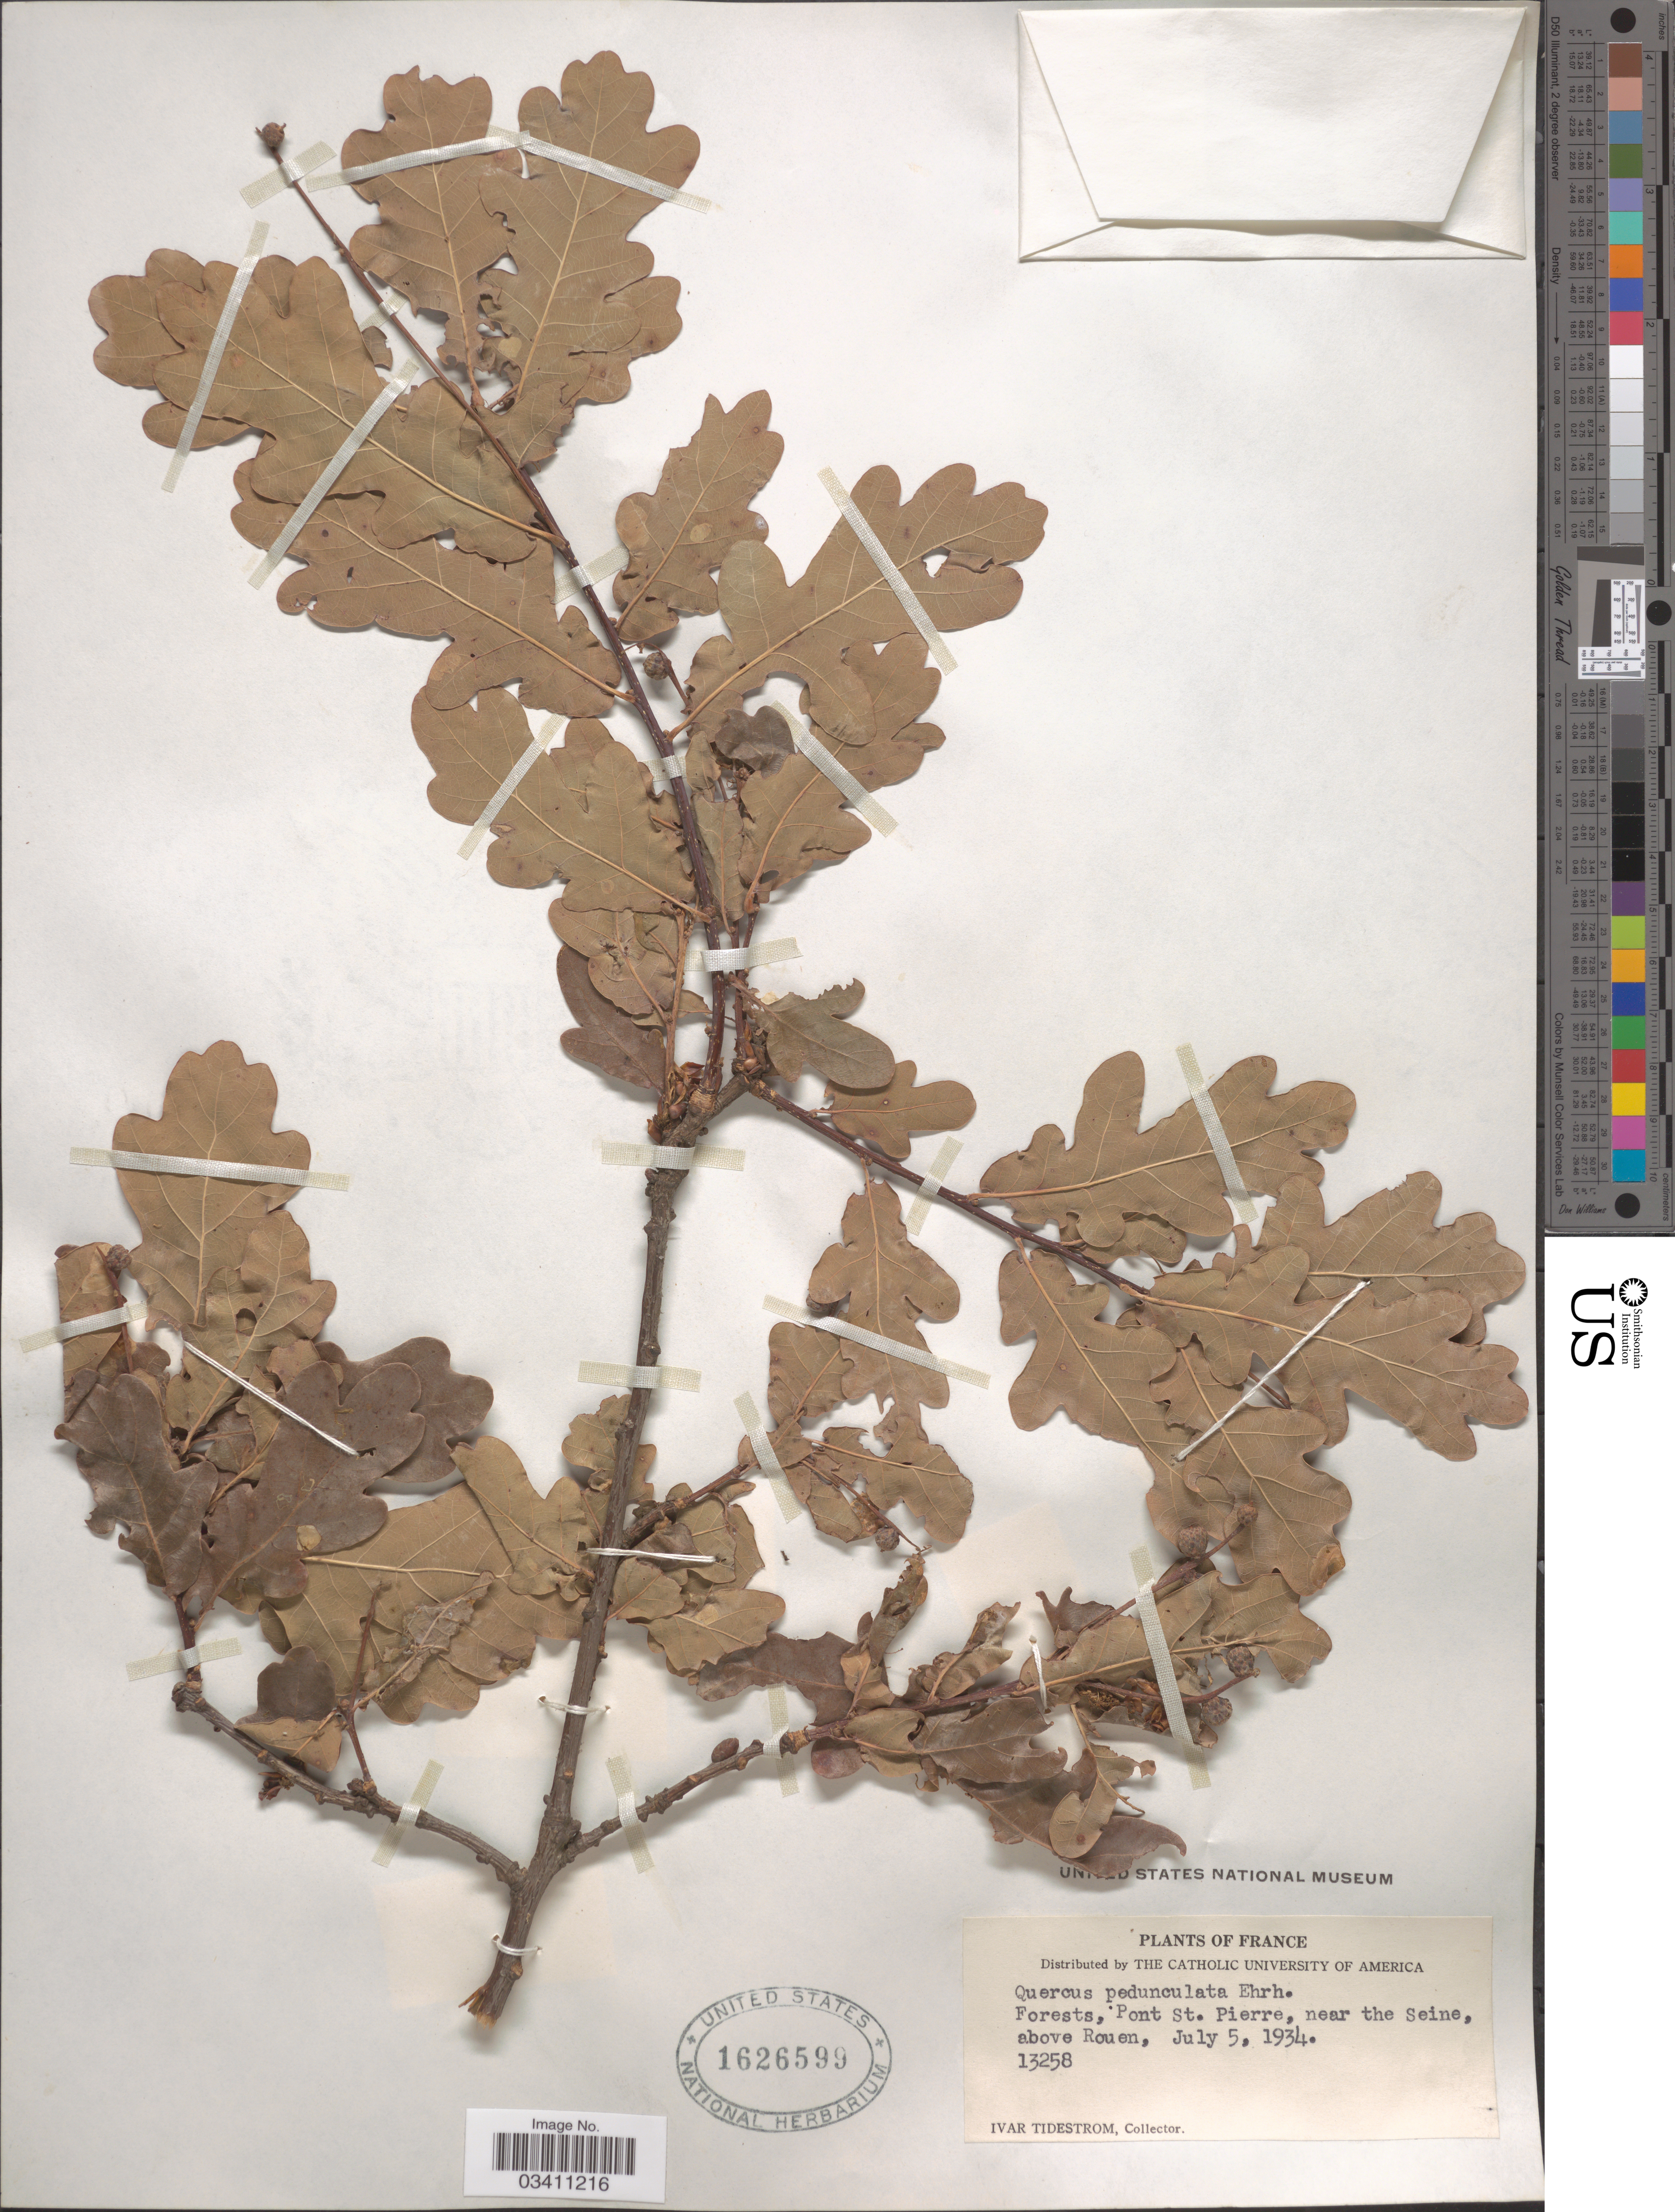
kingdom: Plantae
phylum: Tracheophyta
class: Magnoliopsida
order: Fagales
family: Fagaceae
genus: Quercus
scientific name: Quercus robur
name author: L.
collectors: I. F. Tidestrom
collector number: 13258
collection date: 1934-07-05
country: France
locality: Pont St. Pierre, near the Seine, above Rouen.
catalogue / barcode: US 1626599